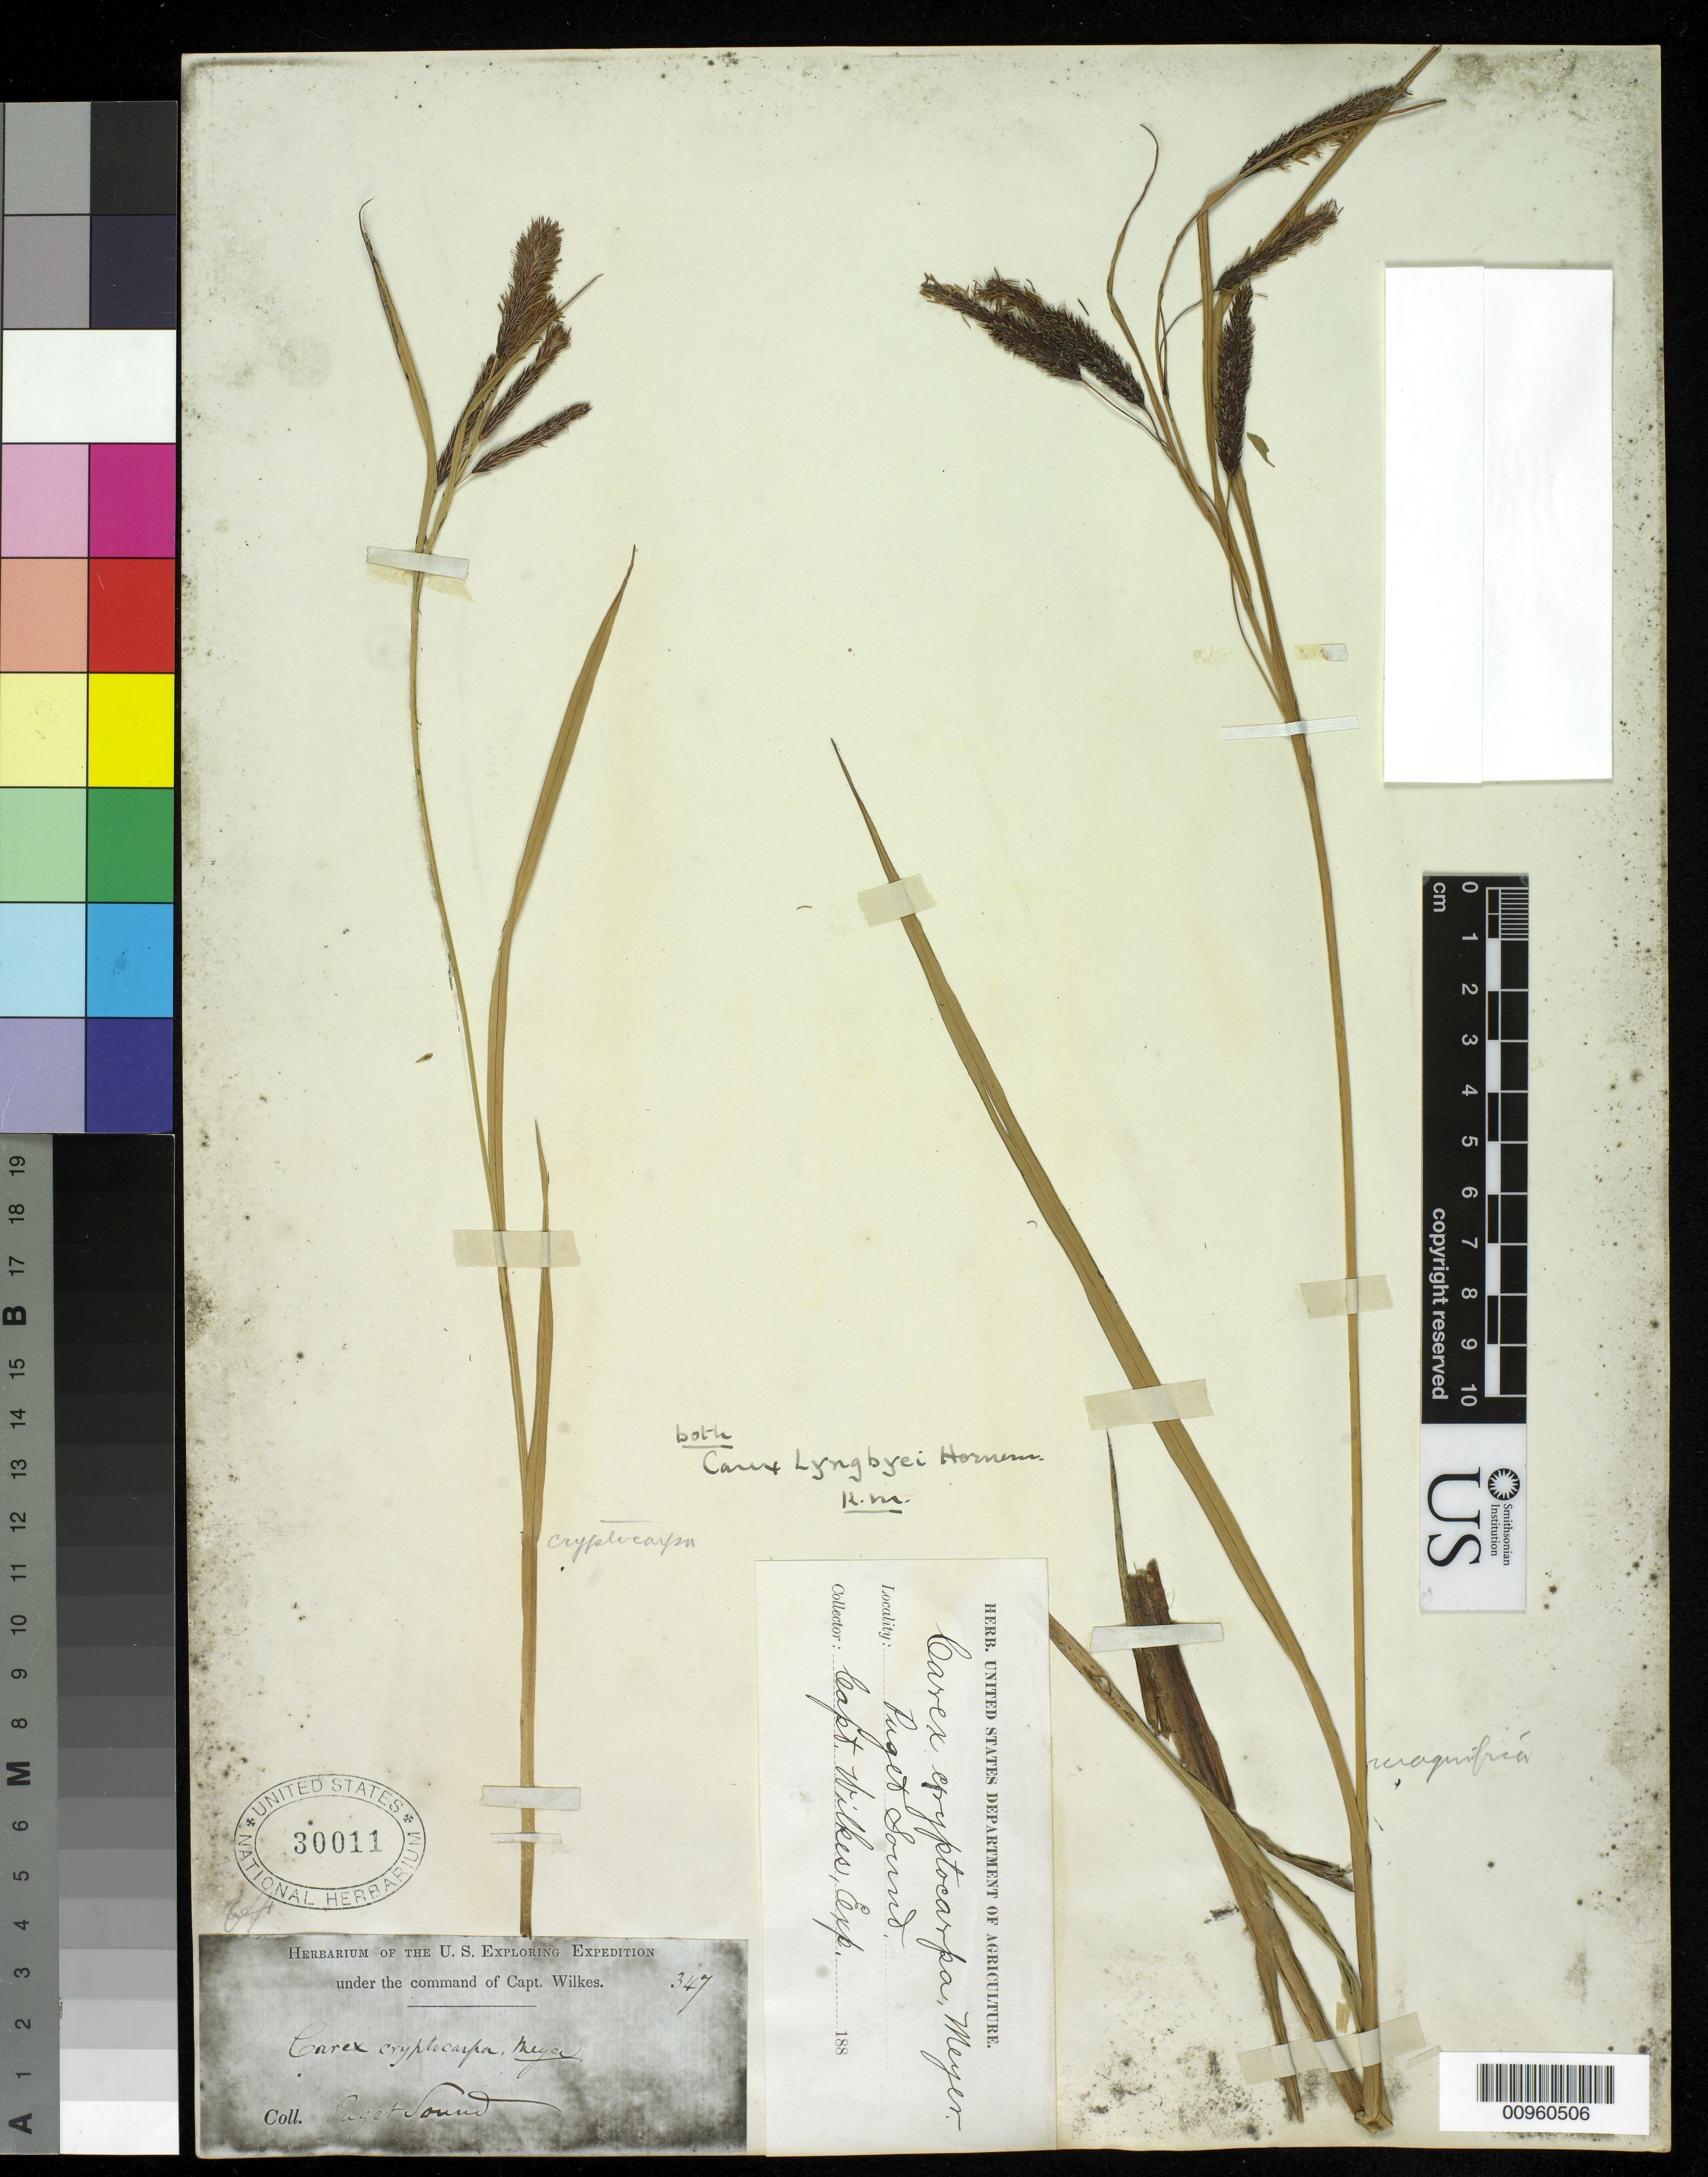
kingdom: Plantae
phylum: Tracheophyta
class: Liliopsida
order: Poales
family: Cyperaceae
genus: Carex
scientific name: Carex lyngbyei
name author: Hornem.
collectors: Wilkes Explor. Exped.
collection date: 1838/1842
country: United States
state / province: Oregon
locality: Puget Sound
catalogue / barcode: US 30011